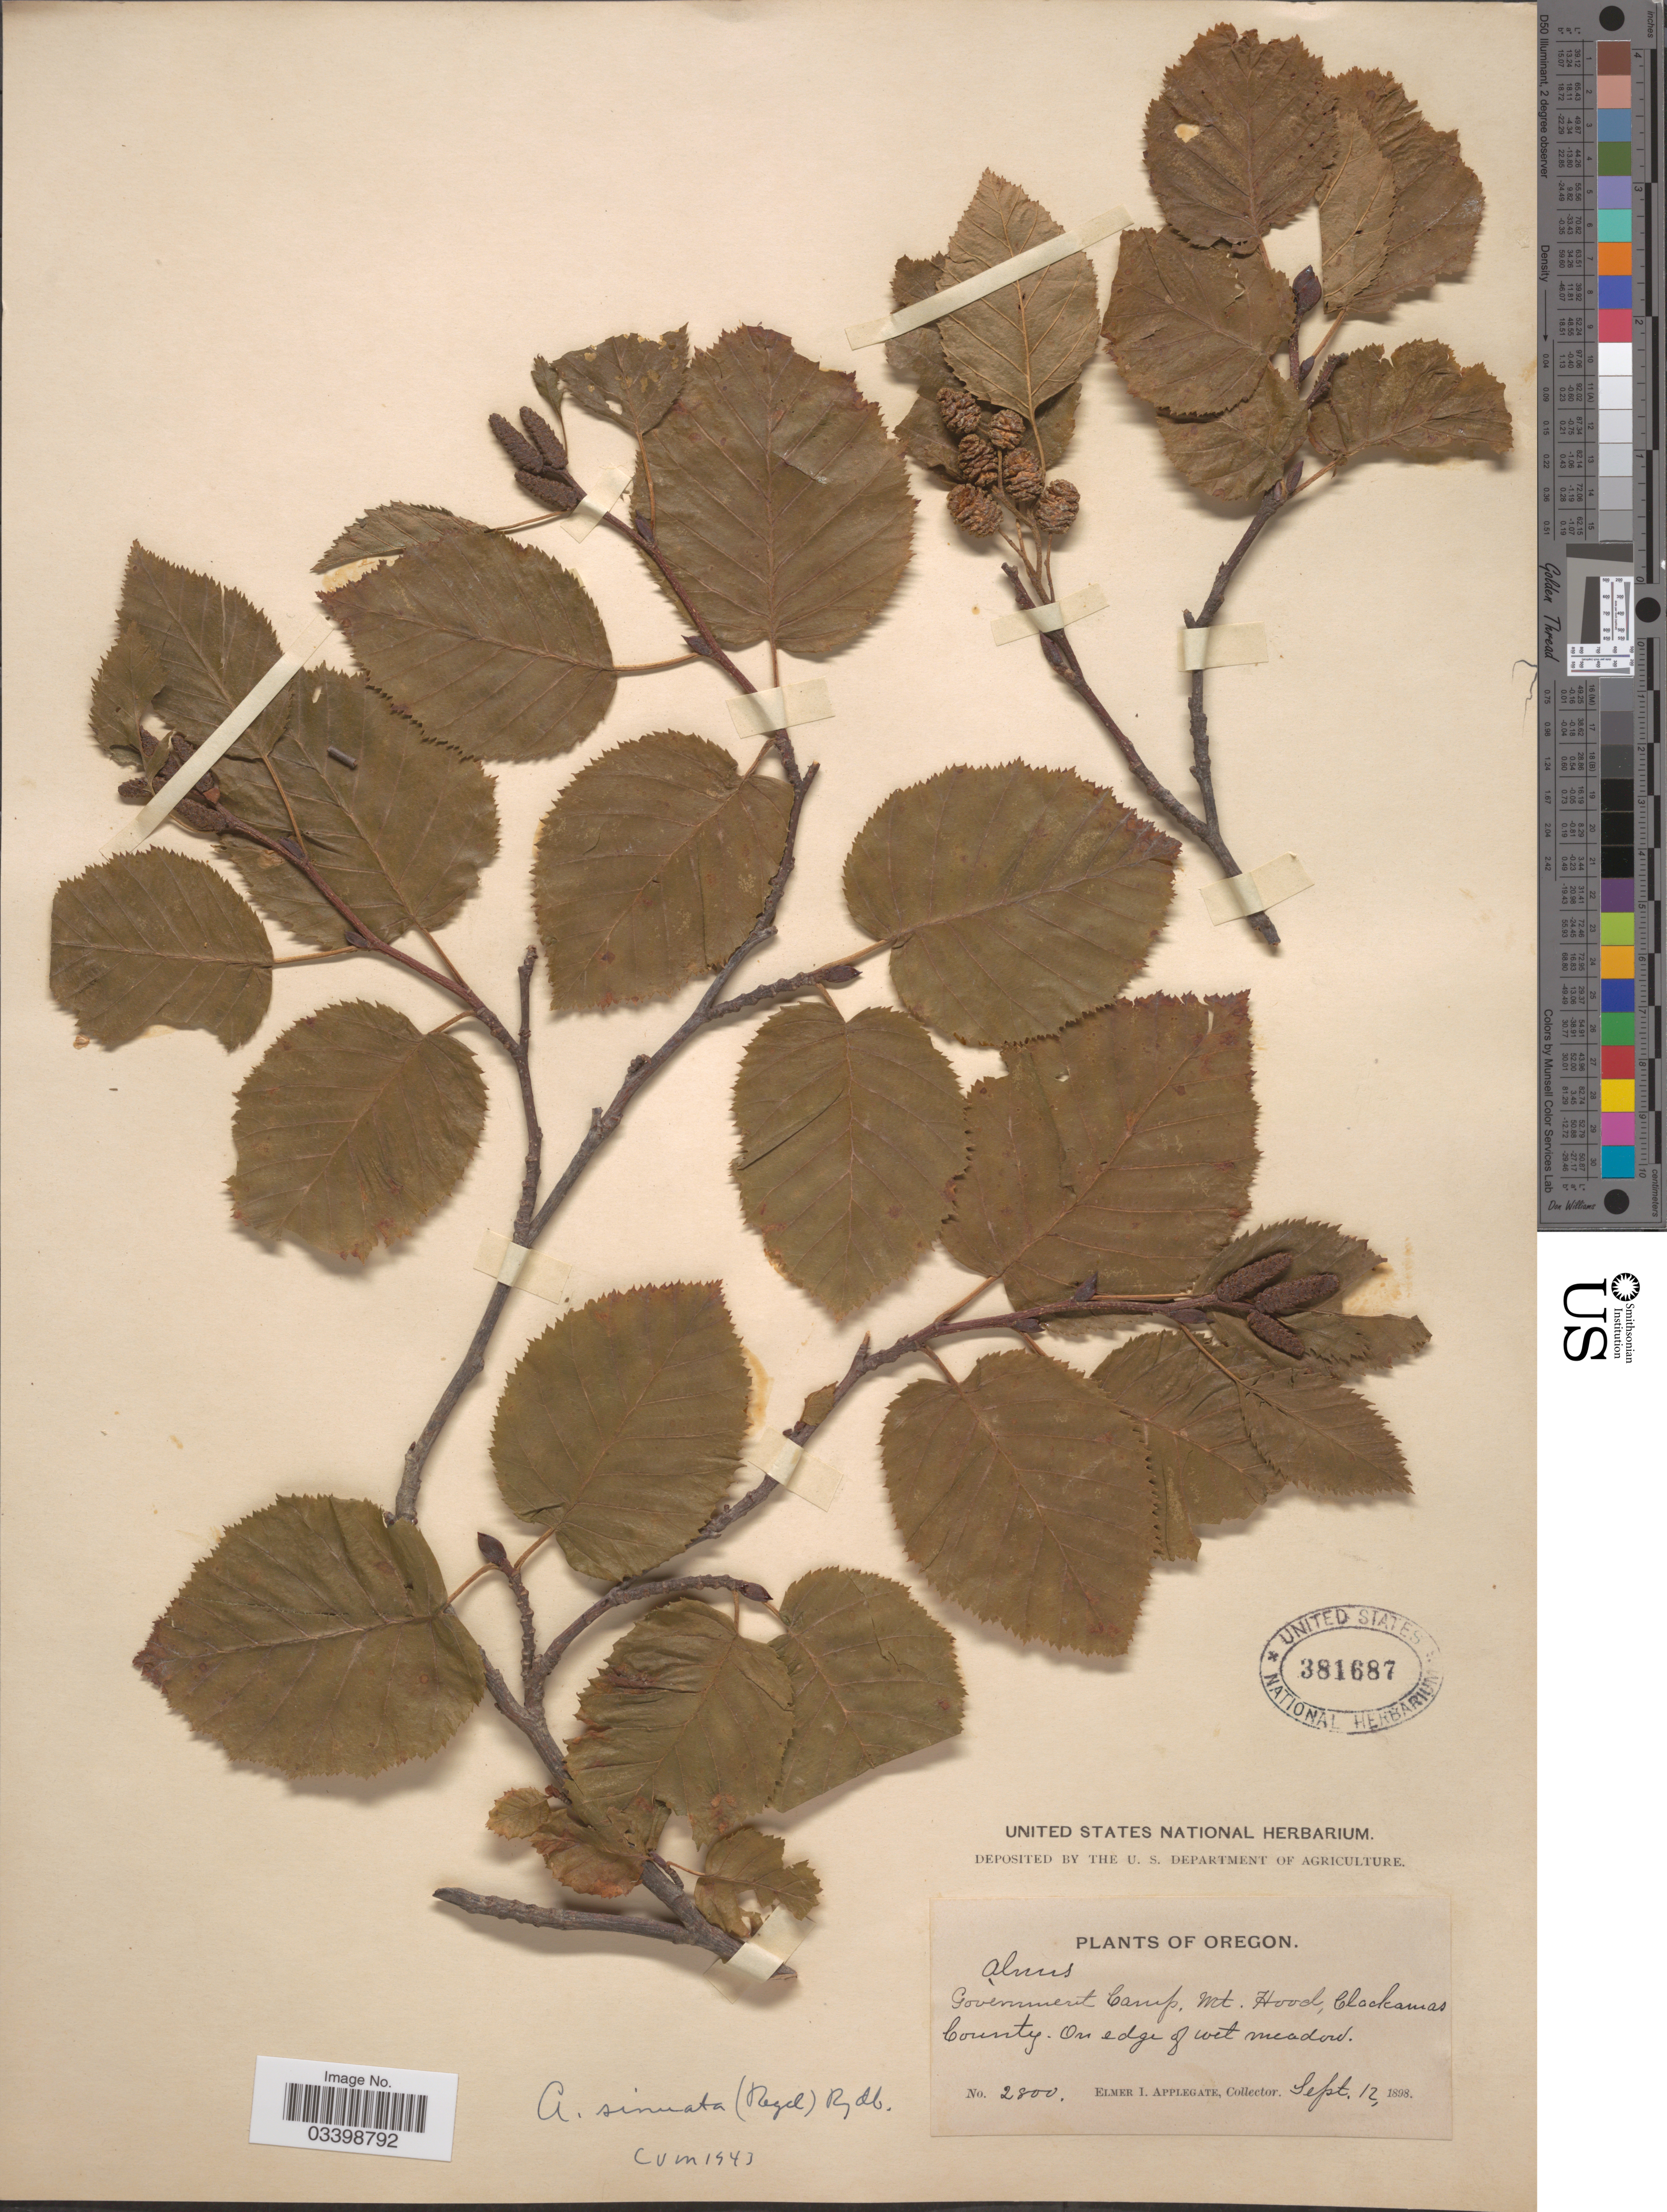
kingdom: Plantae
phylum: Tracheophyta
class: Magnoliopsida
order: Fagales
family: Betulaceae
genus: Alnus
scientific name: Alnus viridis subsp. sinuata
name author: Regel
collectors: E. I. Applegate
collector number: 2800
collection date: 1898-09-12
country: United States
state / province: Oregon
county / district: Clackamas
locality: Government Camp. Mt. Hood, Clackamas County.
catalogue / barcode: US 381687